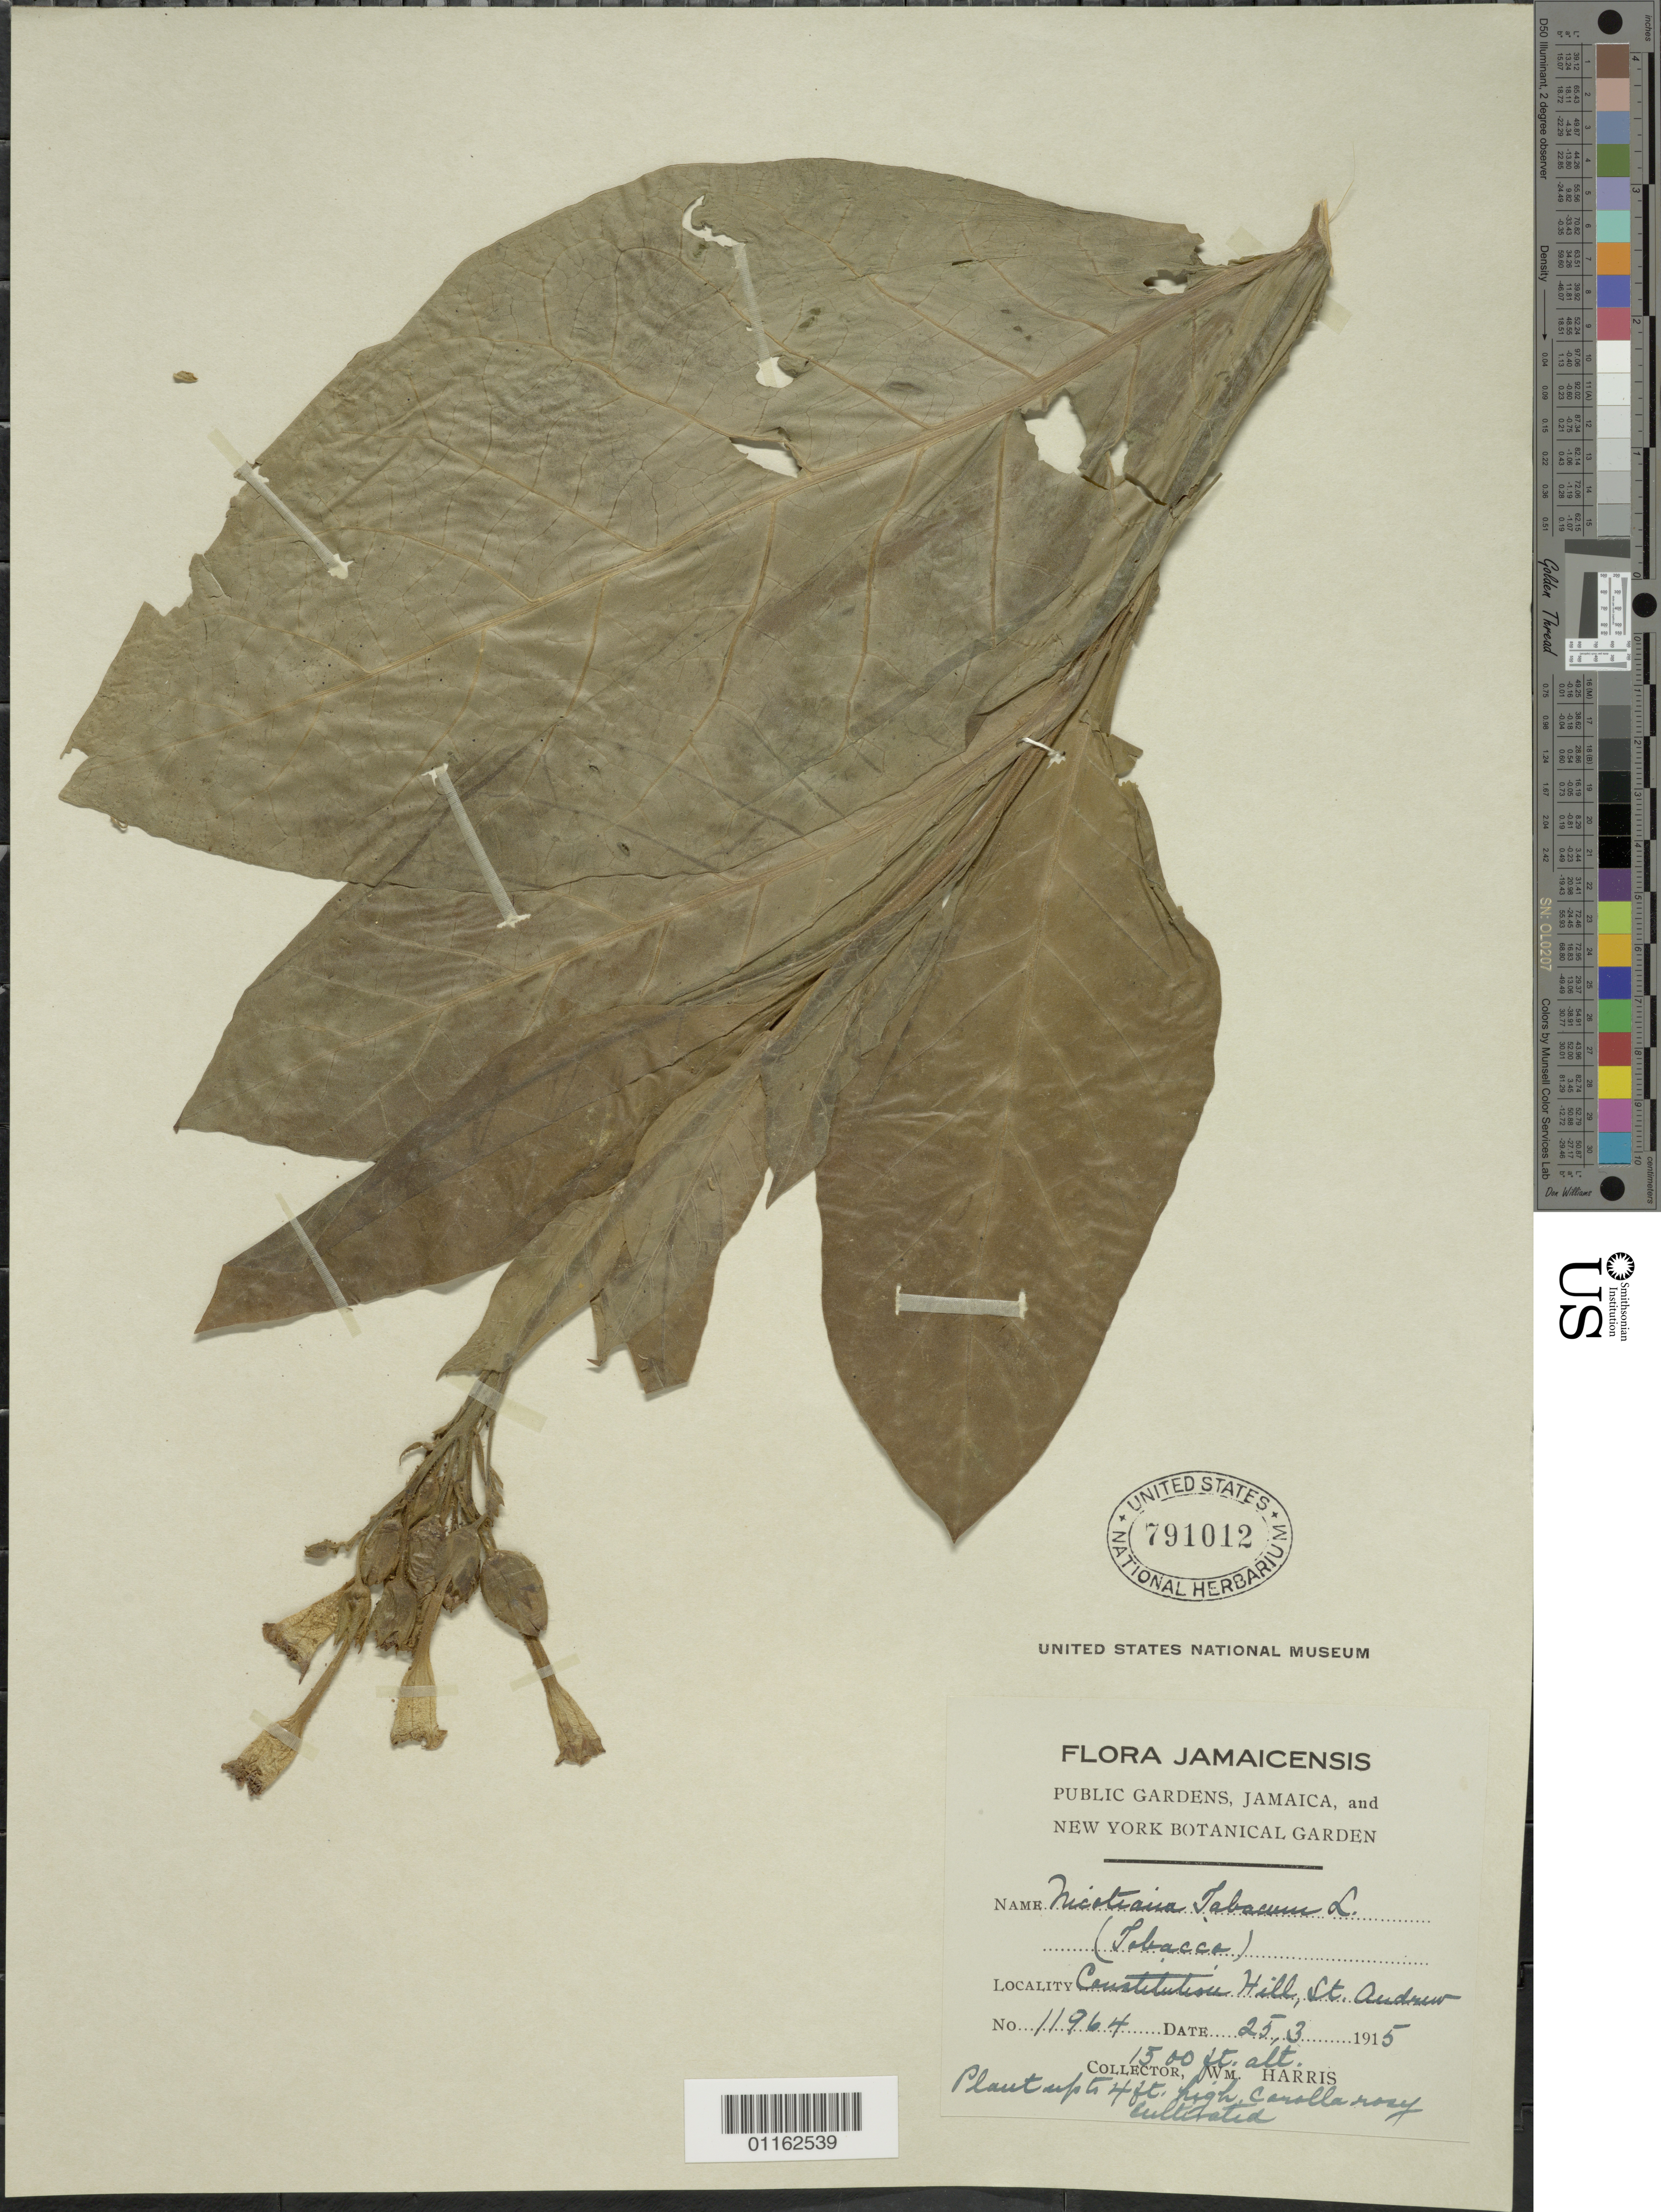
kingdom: Plantae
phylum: Tracheophyta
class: Magnoliopsida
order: Solanales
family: Solanaceae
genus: Nicotiana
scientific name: Nicotiana tabacum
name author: L.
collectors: W. Harris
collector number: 11964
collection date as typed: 25 Mar 1915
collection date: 1915-03-25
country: Jamaica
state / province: Saint Andrew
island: Jamaica I.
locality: Constitution Hill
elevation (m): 457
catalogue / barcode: US 791012